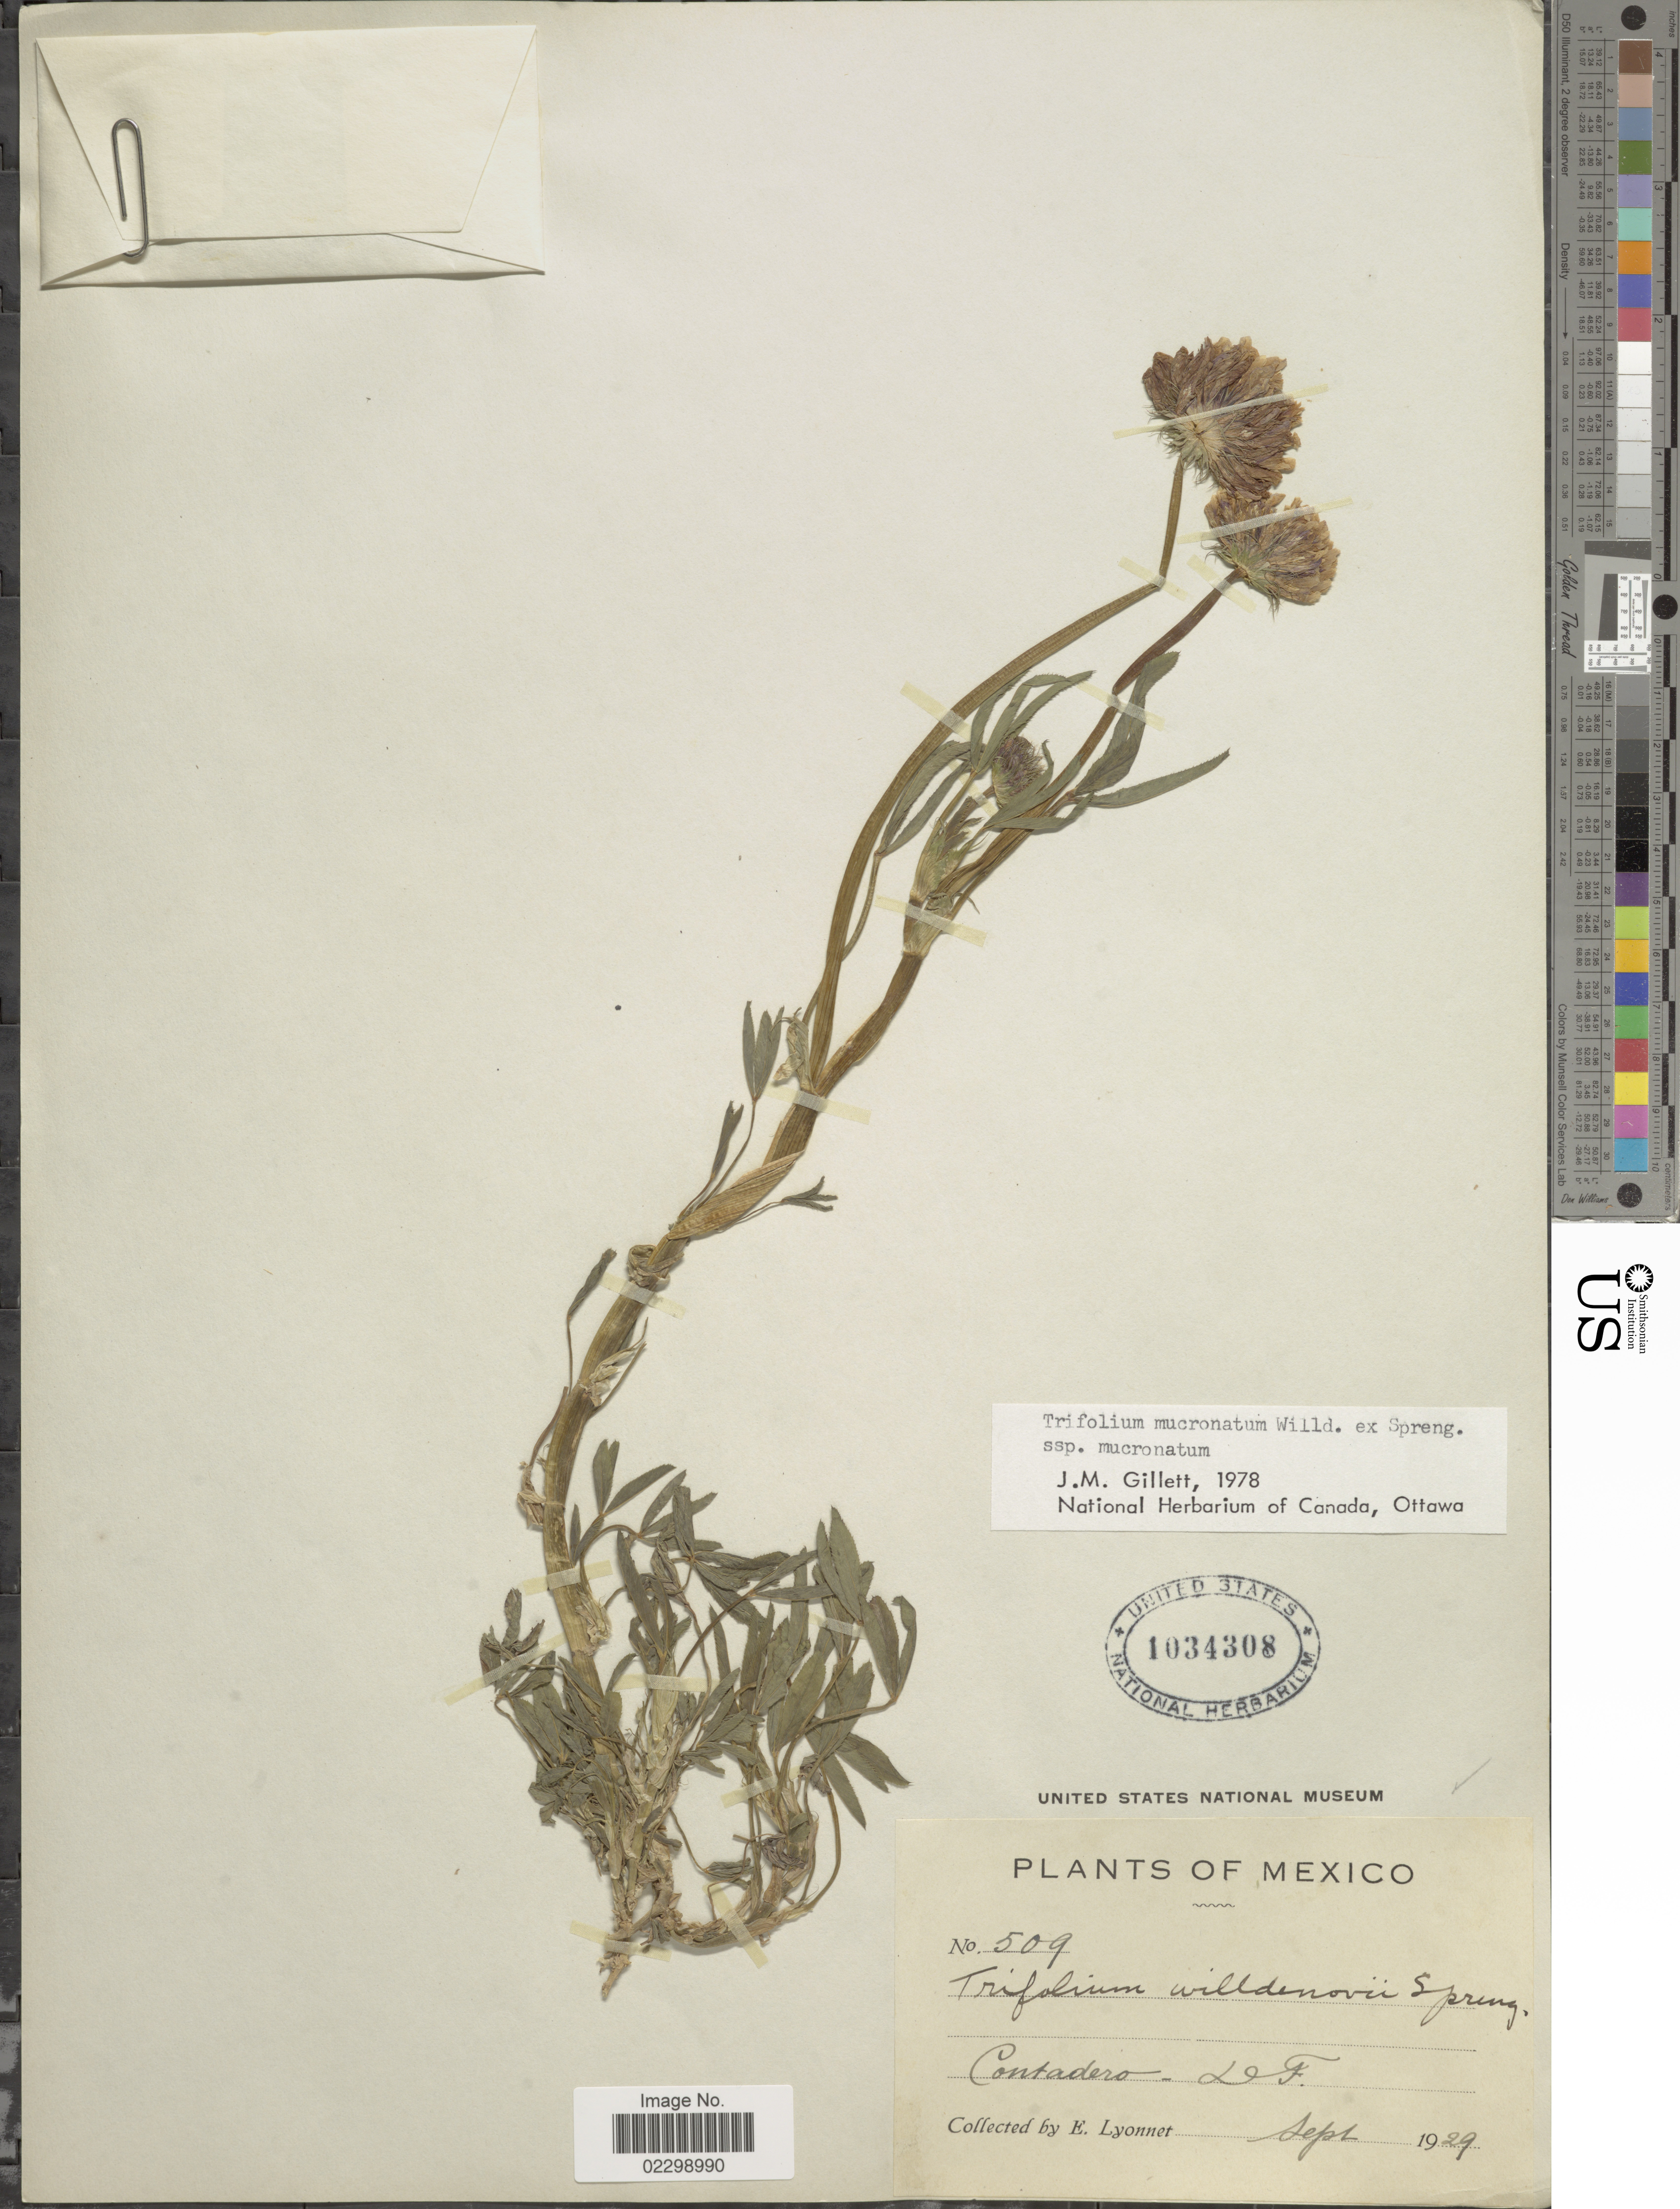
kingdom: Plantae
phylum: Tracheophyta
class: Magnoliopsida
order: Fabales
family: Fabaceae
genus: Trifolium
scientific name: Trifolium mucronatum subsp. mucronatum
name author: Willd. ex Spreng.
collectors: E. Lyonnet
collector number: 509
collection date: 1929-09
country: Mexico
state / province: Distrito Federal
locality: Contadero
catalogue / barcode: US 1034308